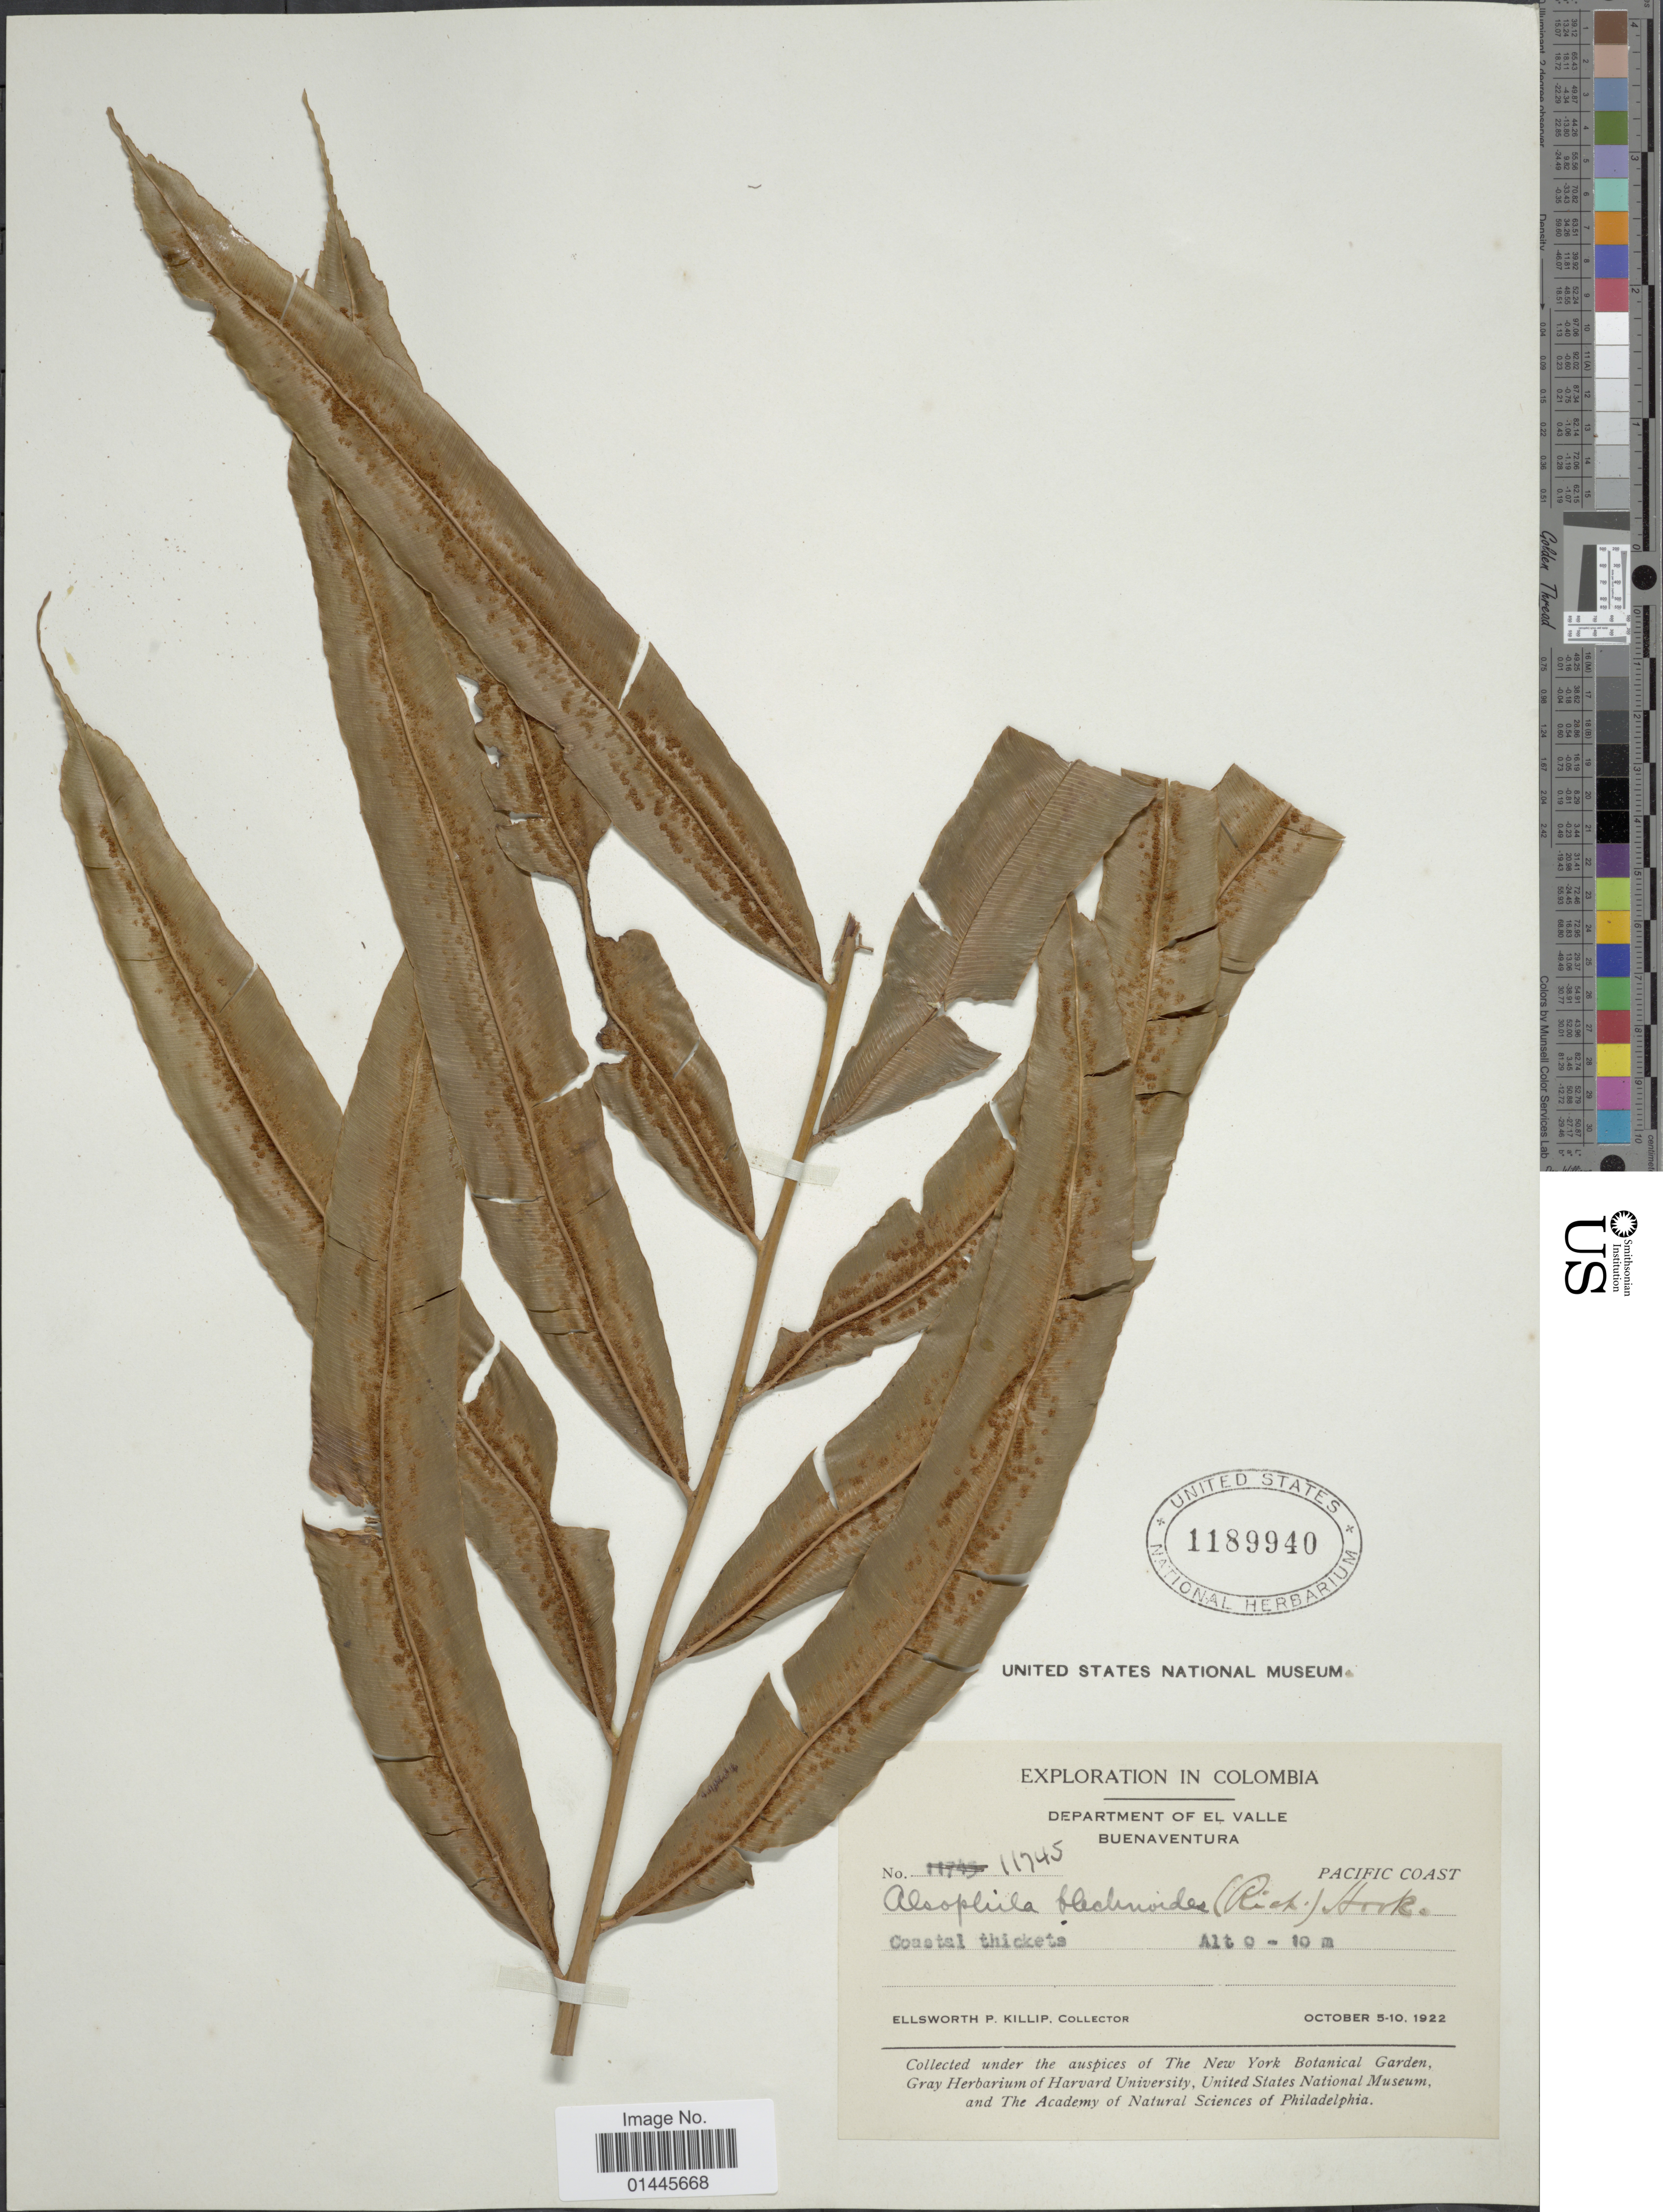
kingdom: Plantae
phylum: Tracheophyta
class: Polypodiopsida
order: Cyatheales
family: Metaxyaceae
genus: Metaxya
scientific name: Metaxya rostrata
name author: (Kunth) C. Presl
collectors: E. P. Killip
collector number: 11745*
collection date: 1922-10-05/1922-10-10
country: Colombia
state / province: Valle del Cauca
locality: El Valle, Buenaventura, coastal thickets, Pacific Coast.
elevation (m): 0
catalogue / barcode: US 1189940